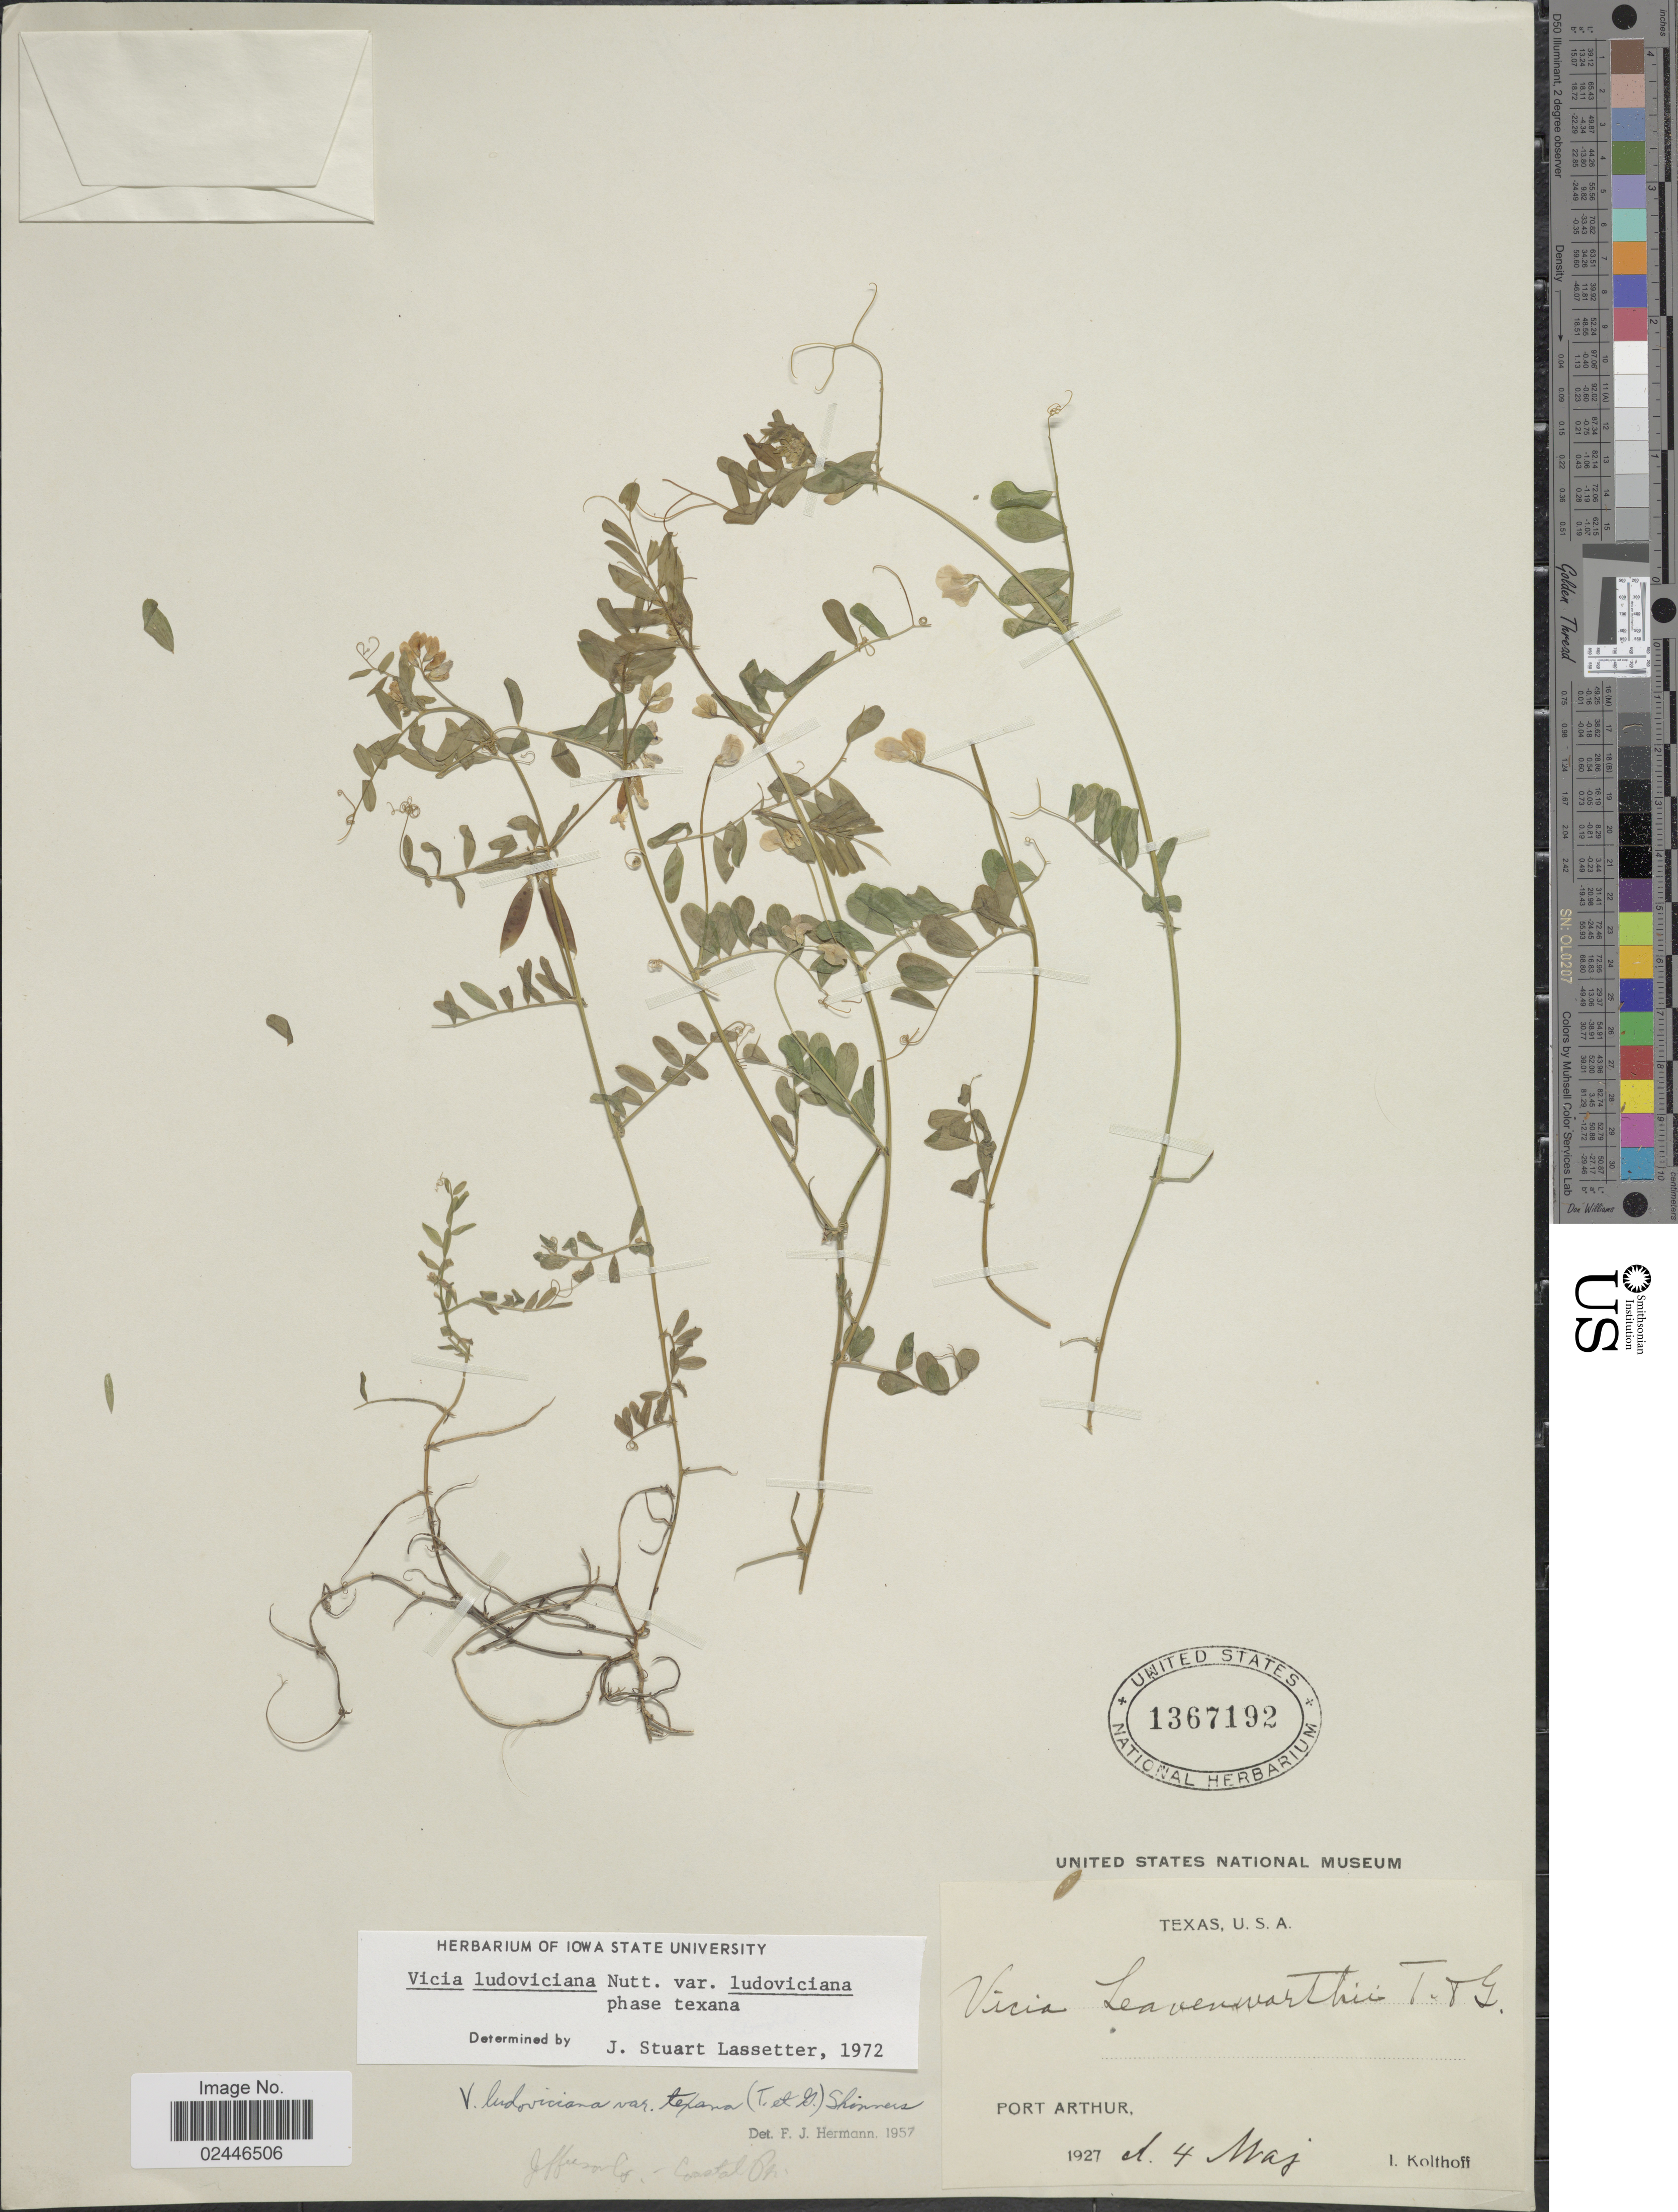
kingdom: Plantae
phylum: Tracheophyta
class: Magnoliopsida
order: Fabales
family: Fabaceae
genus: Vicia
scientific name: Vicia ludoviciana var. ludoviciana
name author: Nutt. ex Torr. & A. Gray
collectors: I. Kolthoff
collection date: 1927-05-04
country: United States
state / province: Texas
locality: U.S.A., Port Arthur, Jefferson Co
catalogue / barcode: US 1367192